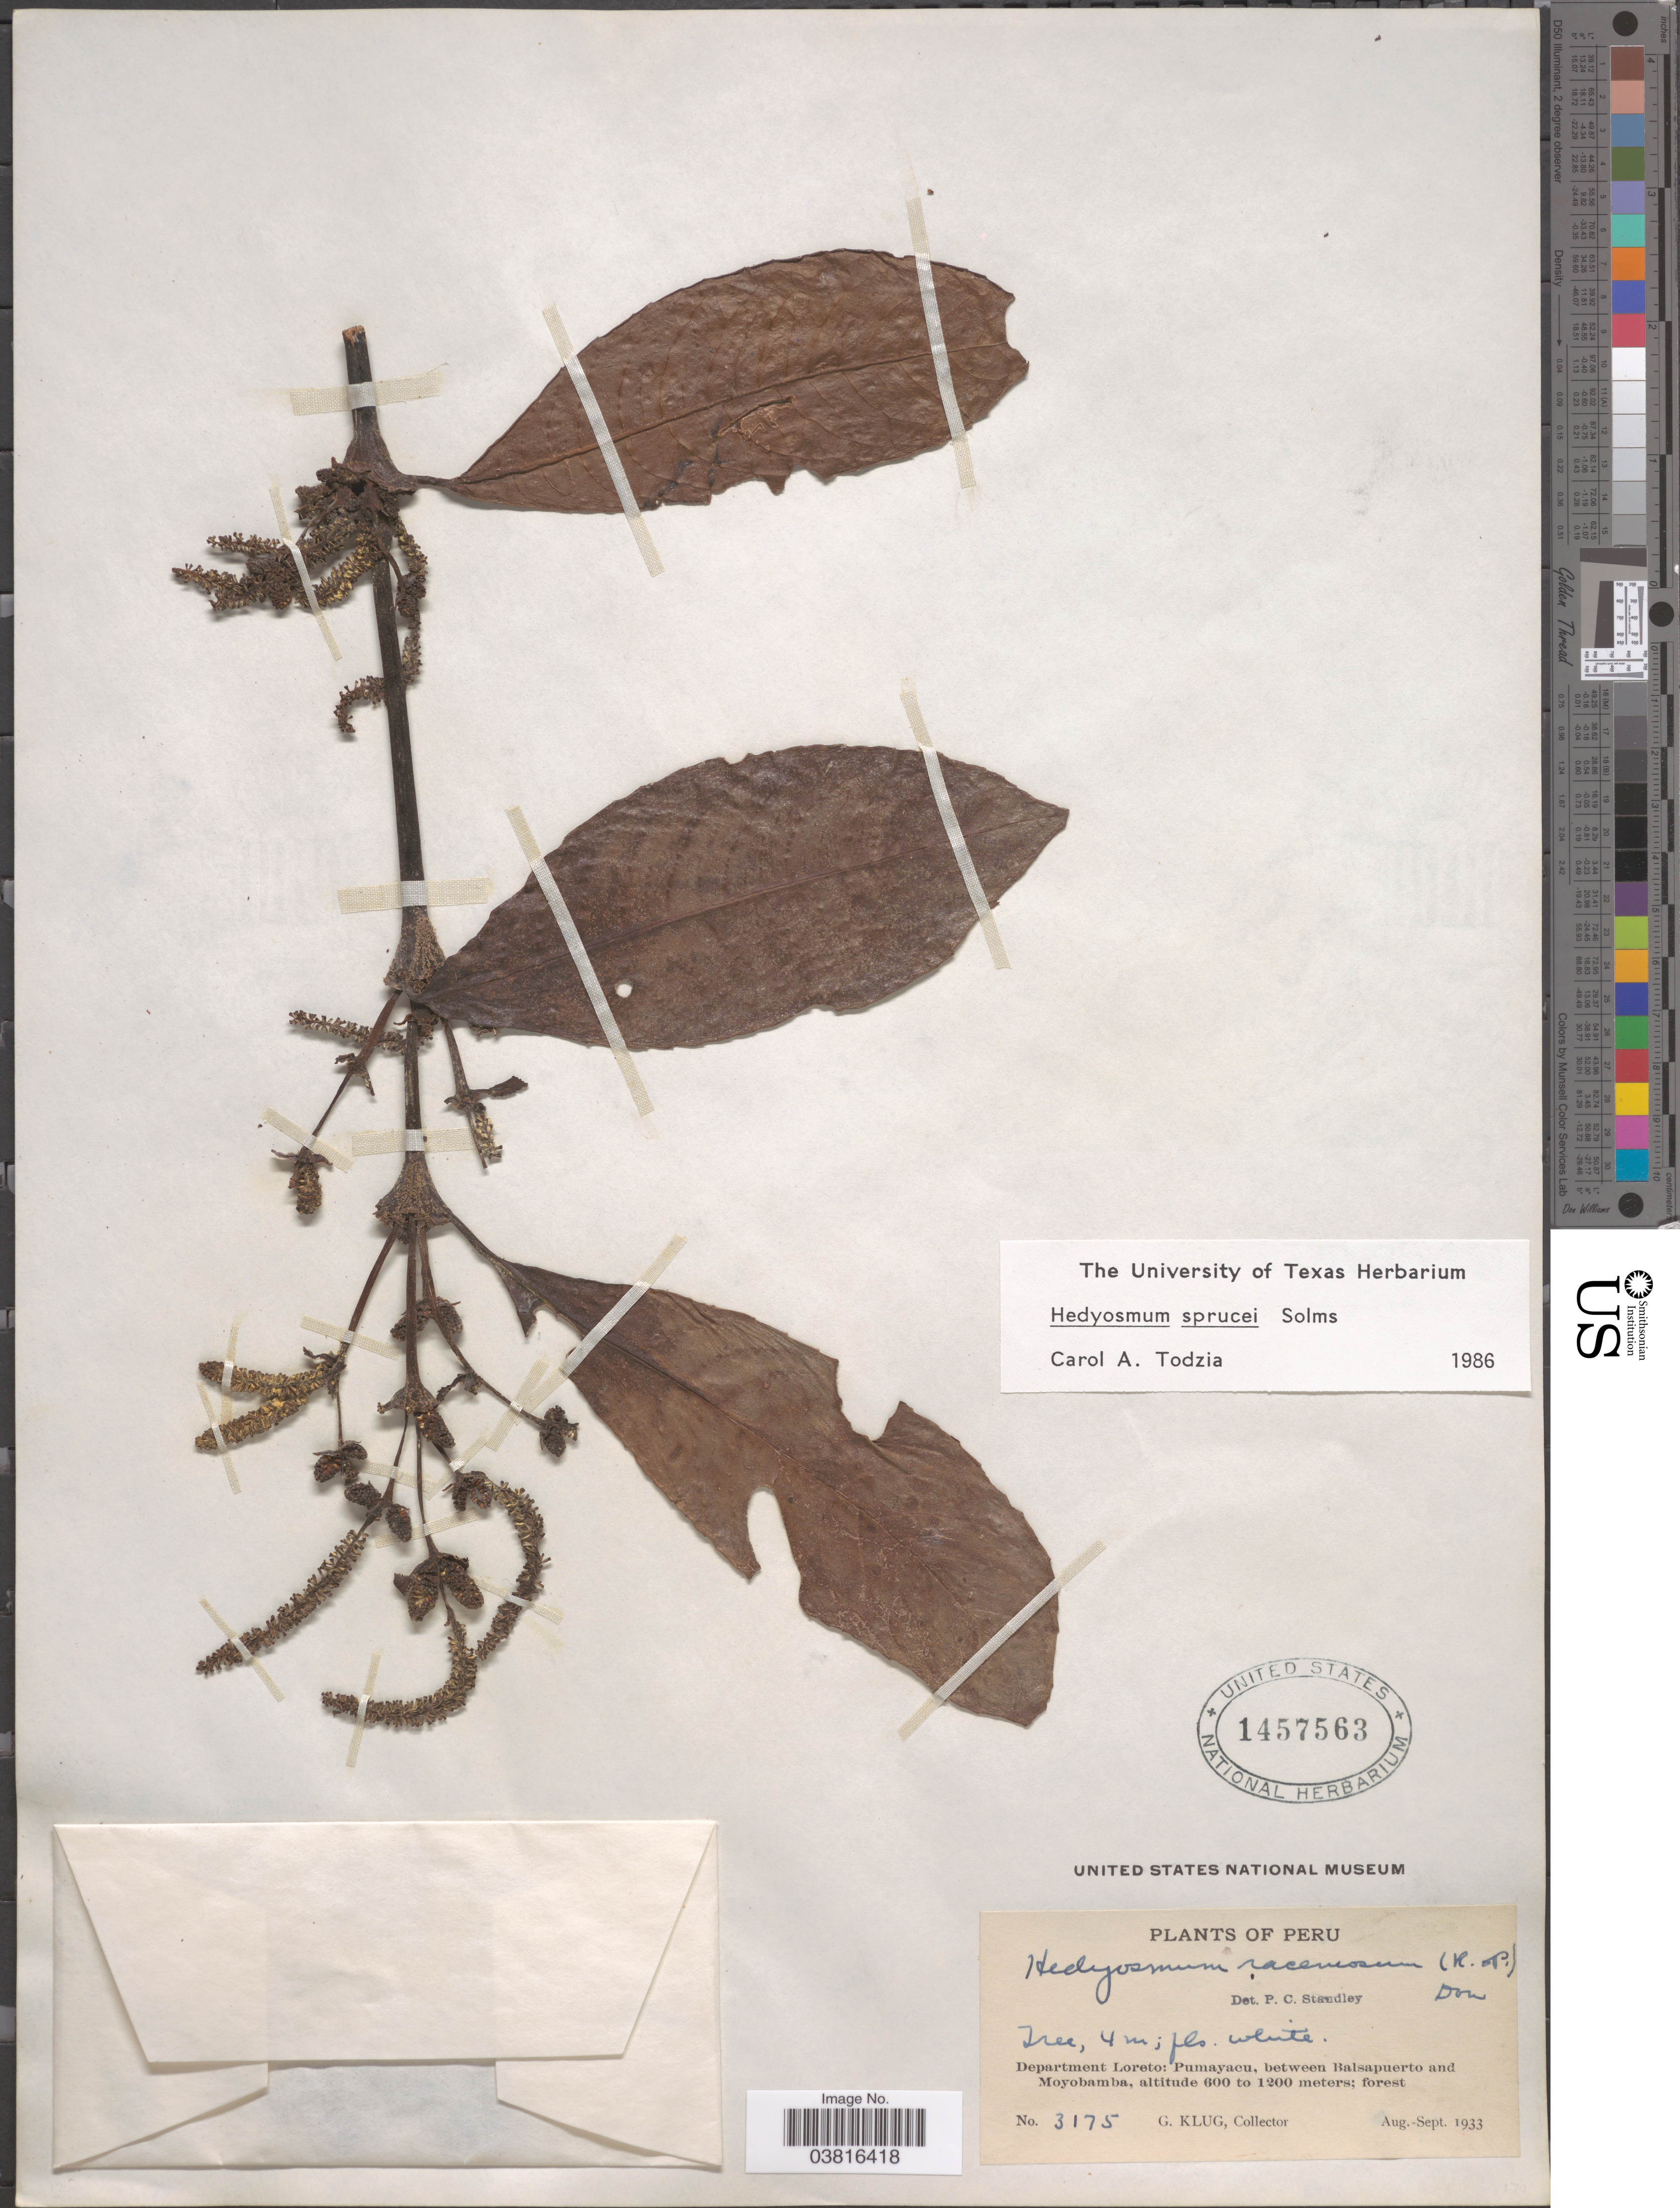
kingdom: Plantae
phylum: Tracheophyta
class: Magnoliopsida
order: Chloranthales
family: Chloranthaceae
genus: Hedyosmum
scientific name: Hedyosmum sprucei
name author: Solms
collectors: G. Klug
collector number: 3175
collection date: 1933-08/1933-09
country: Peru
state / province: Loreto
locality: Department Loreto: Pumayacu, between Balsapuerto and Moyobamba.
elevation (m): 600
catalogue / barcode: US 1457563